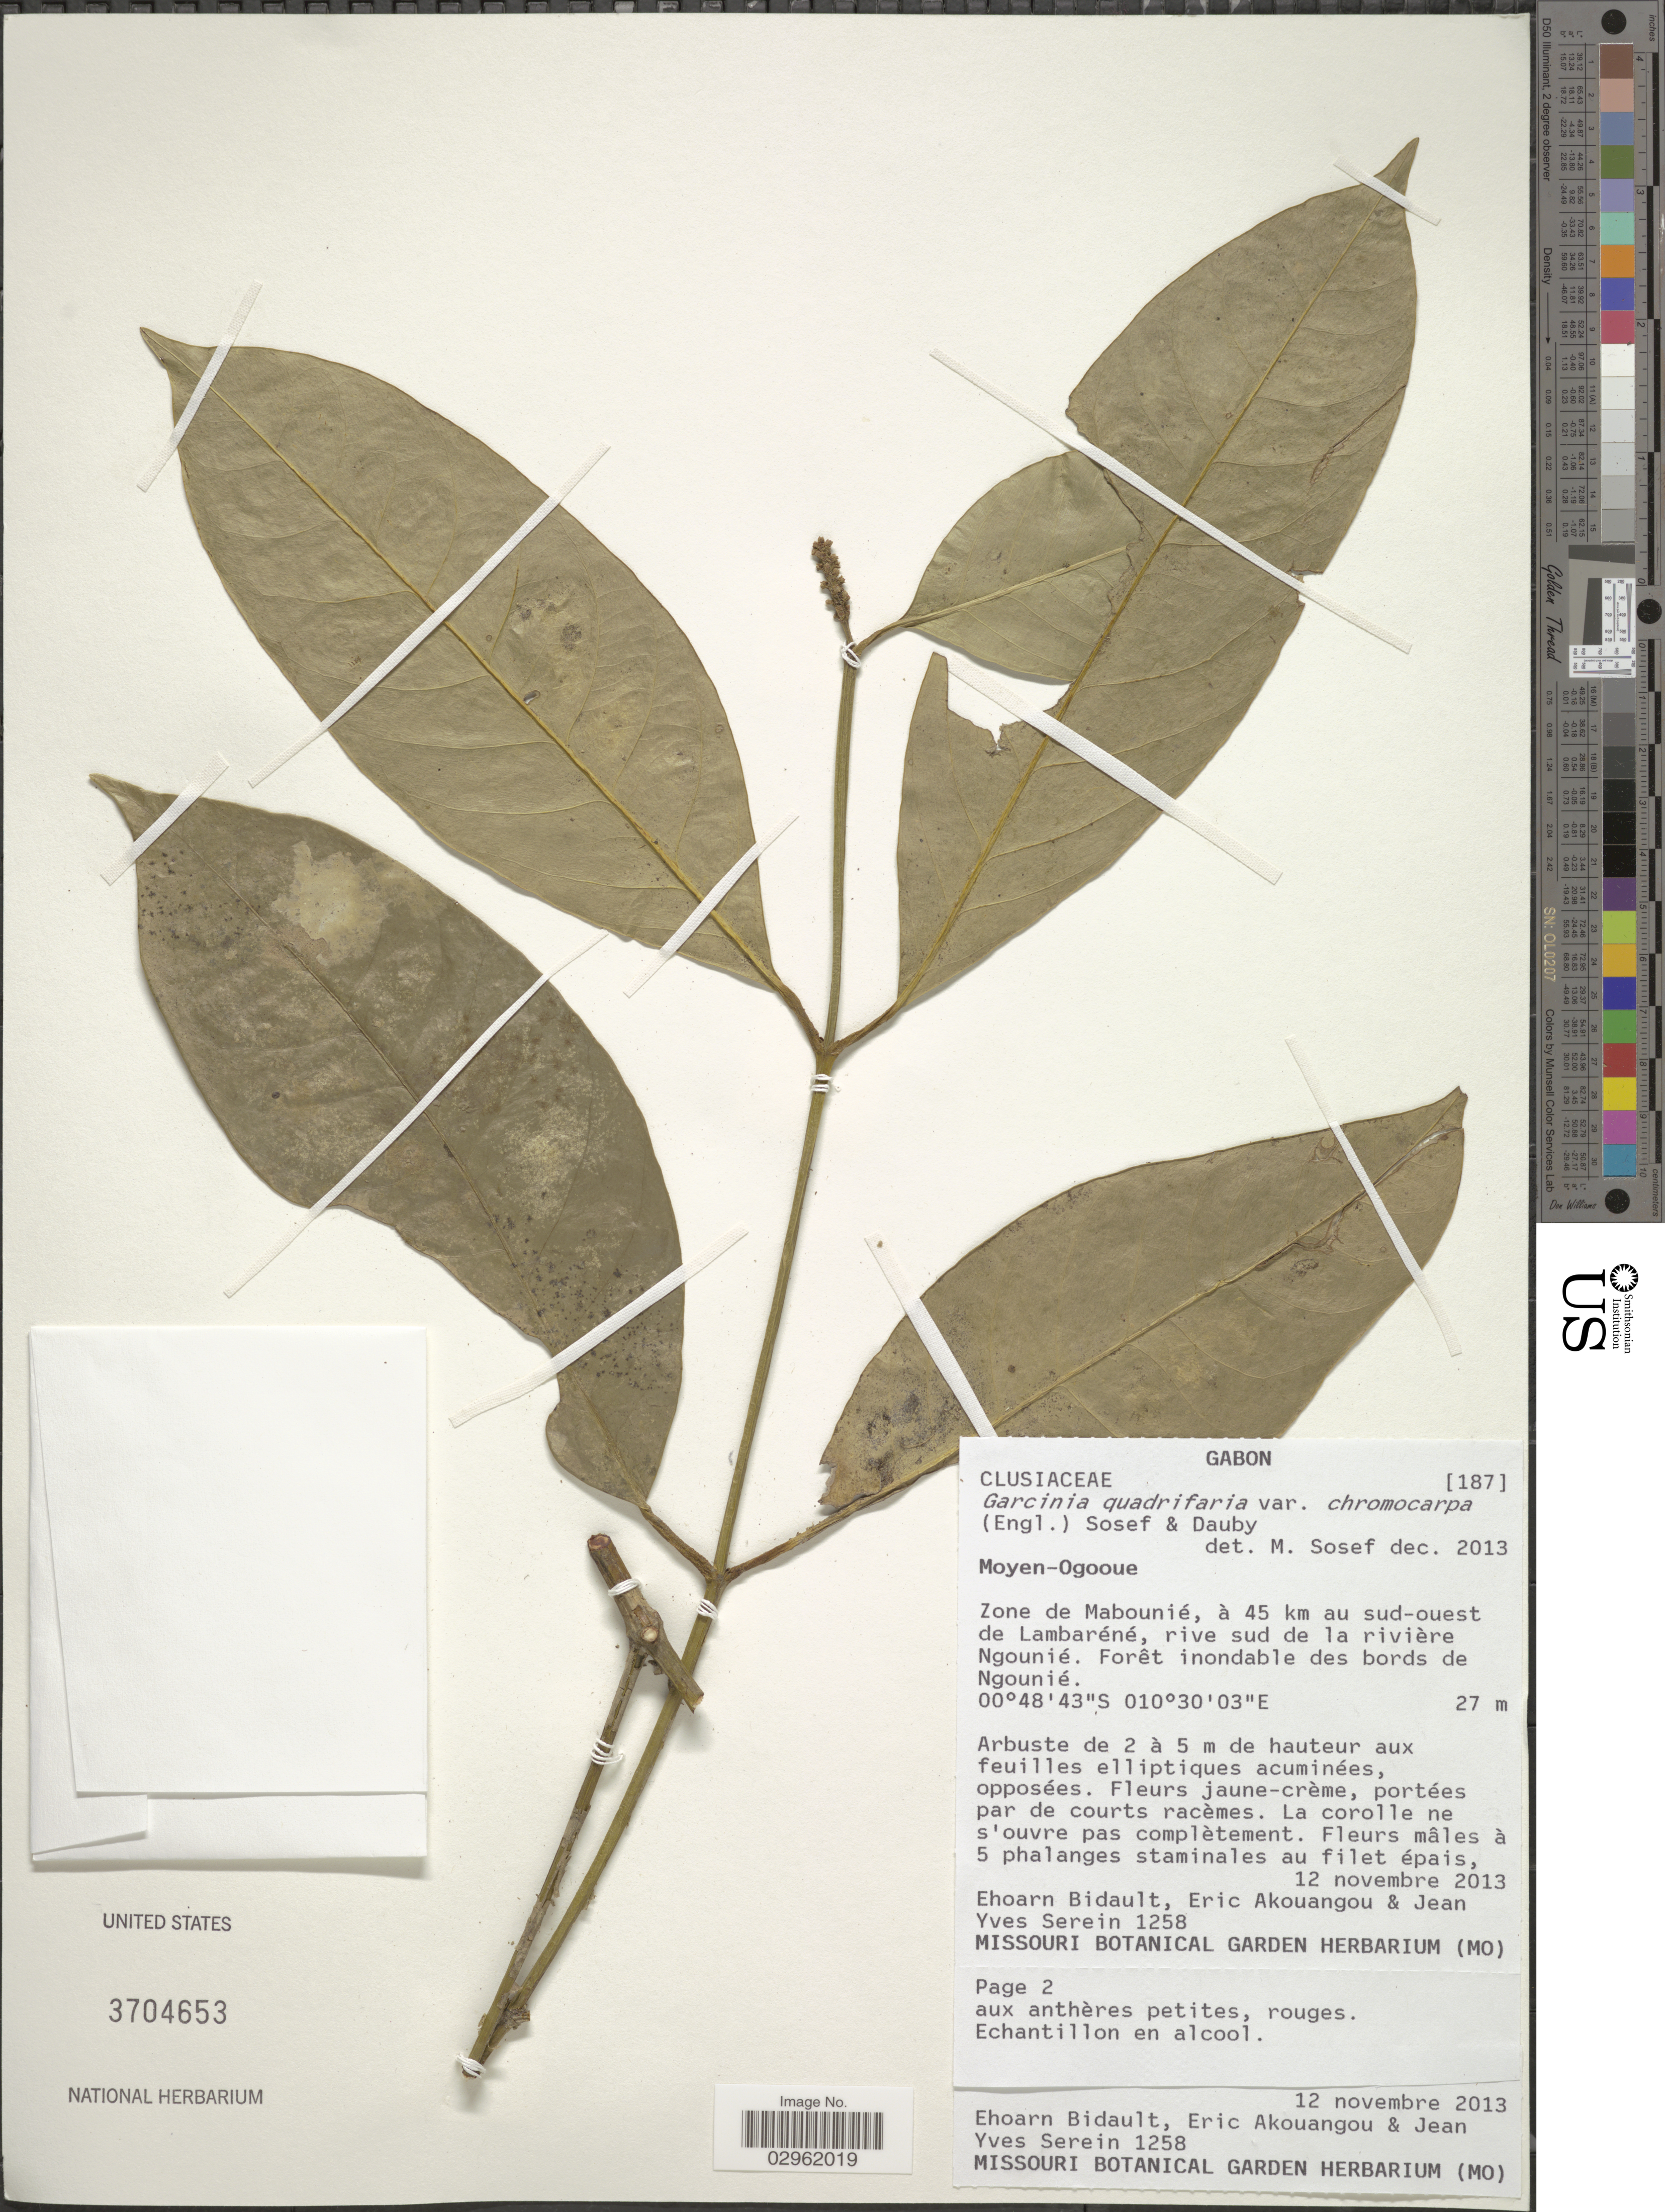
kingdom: Plantae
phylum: Tracheophyta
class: Magnoliopsida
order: Malpighiales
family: Clusiaceae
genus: Garcinia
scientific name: Garcinia quadrifaria var. chromocarpa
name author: (Engl.) Sosef & Dauby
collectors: E. Bidault, E. Akouangou & J. Serein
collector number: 1258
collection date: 2013-11-12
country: Gabon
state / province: Moyen-Ogooue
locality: Zone de Mabounié. à 45 km au sud-ouest de Lambaréné, rive sud de la rivière Ngounié. Forêt inondable des bords de Ngounié.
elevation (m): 27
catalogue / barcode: US 3704653